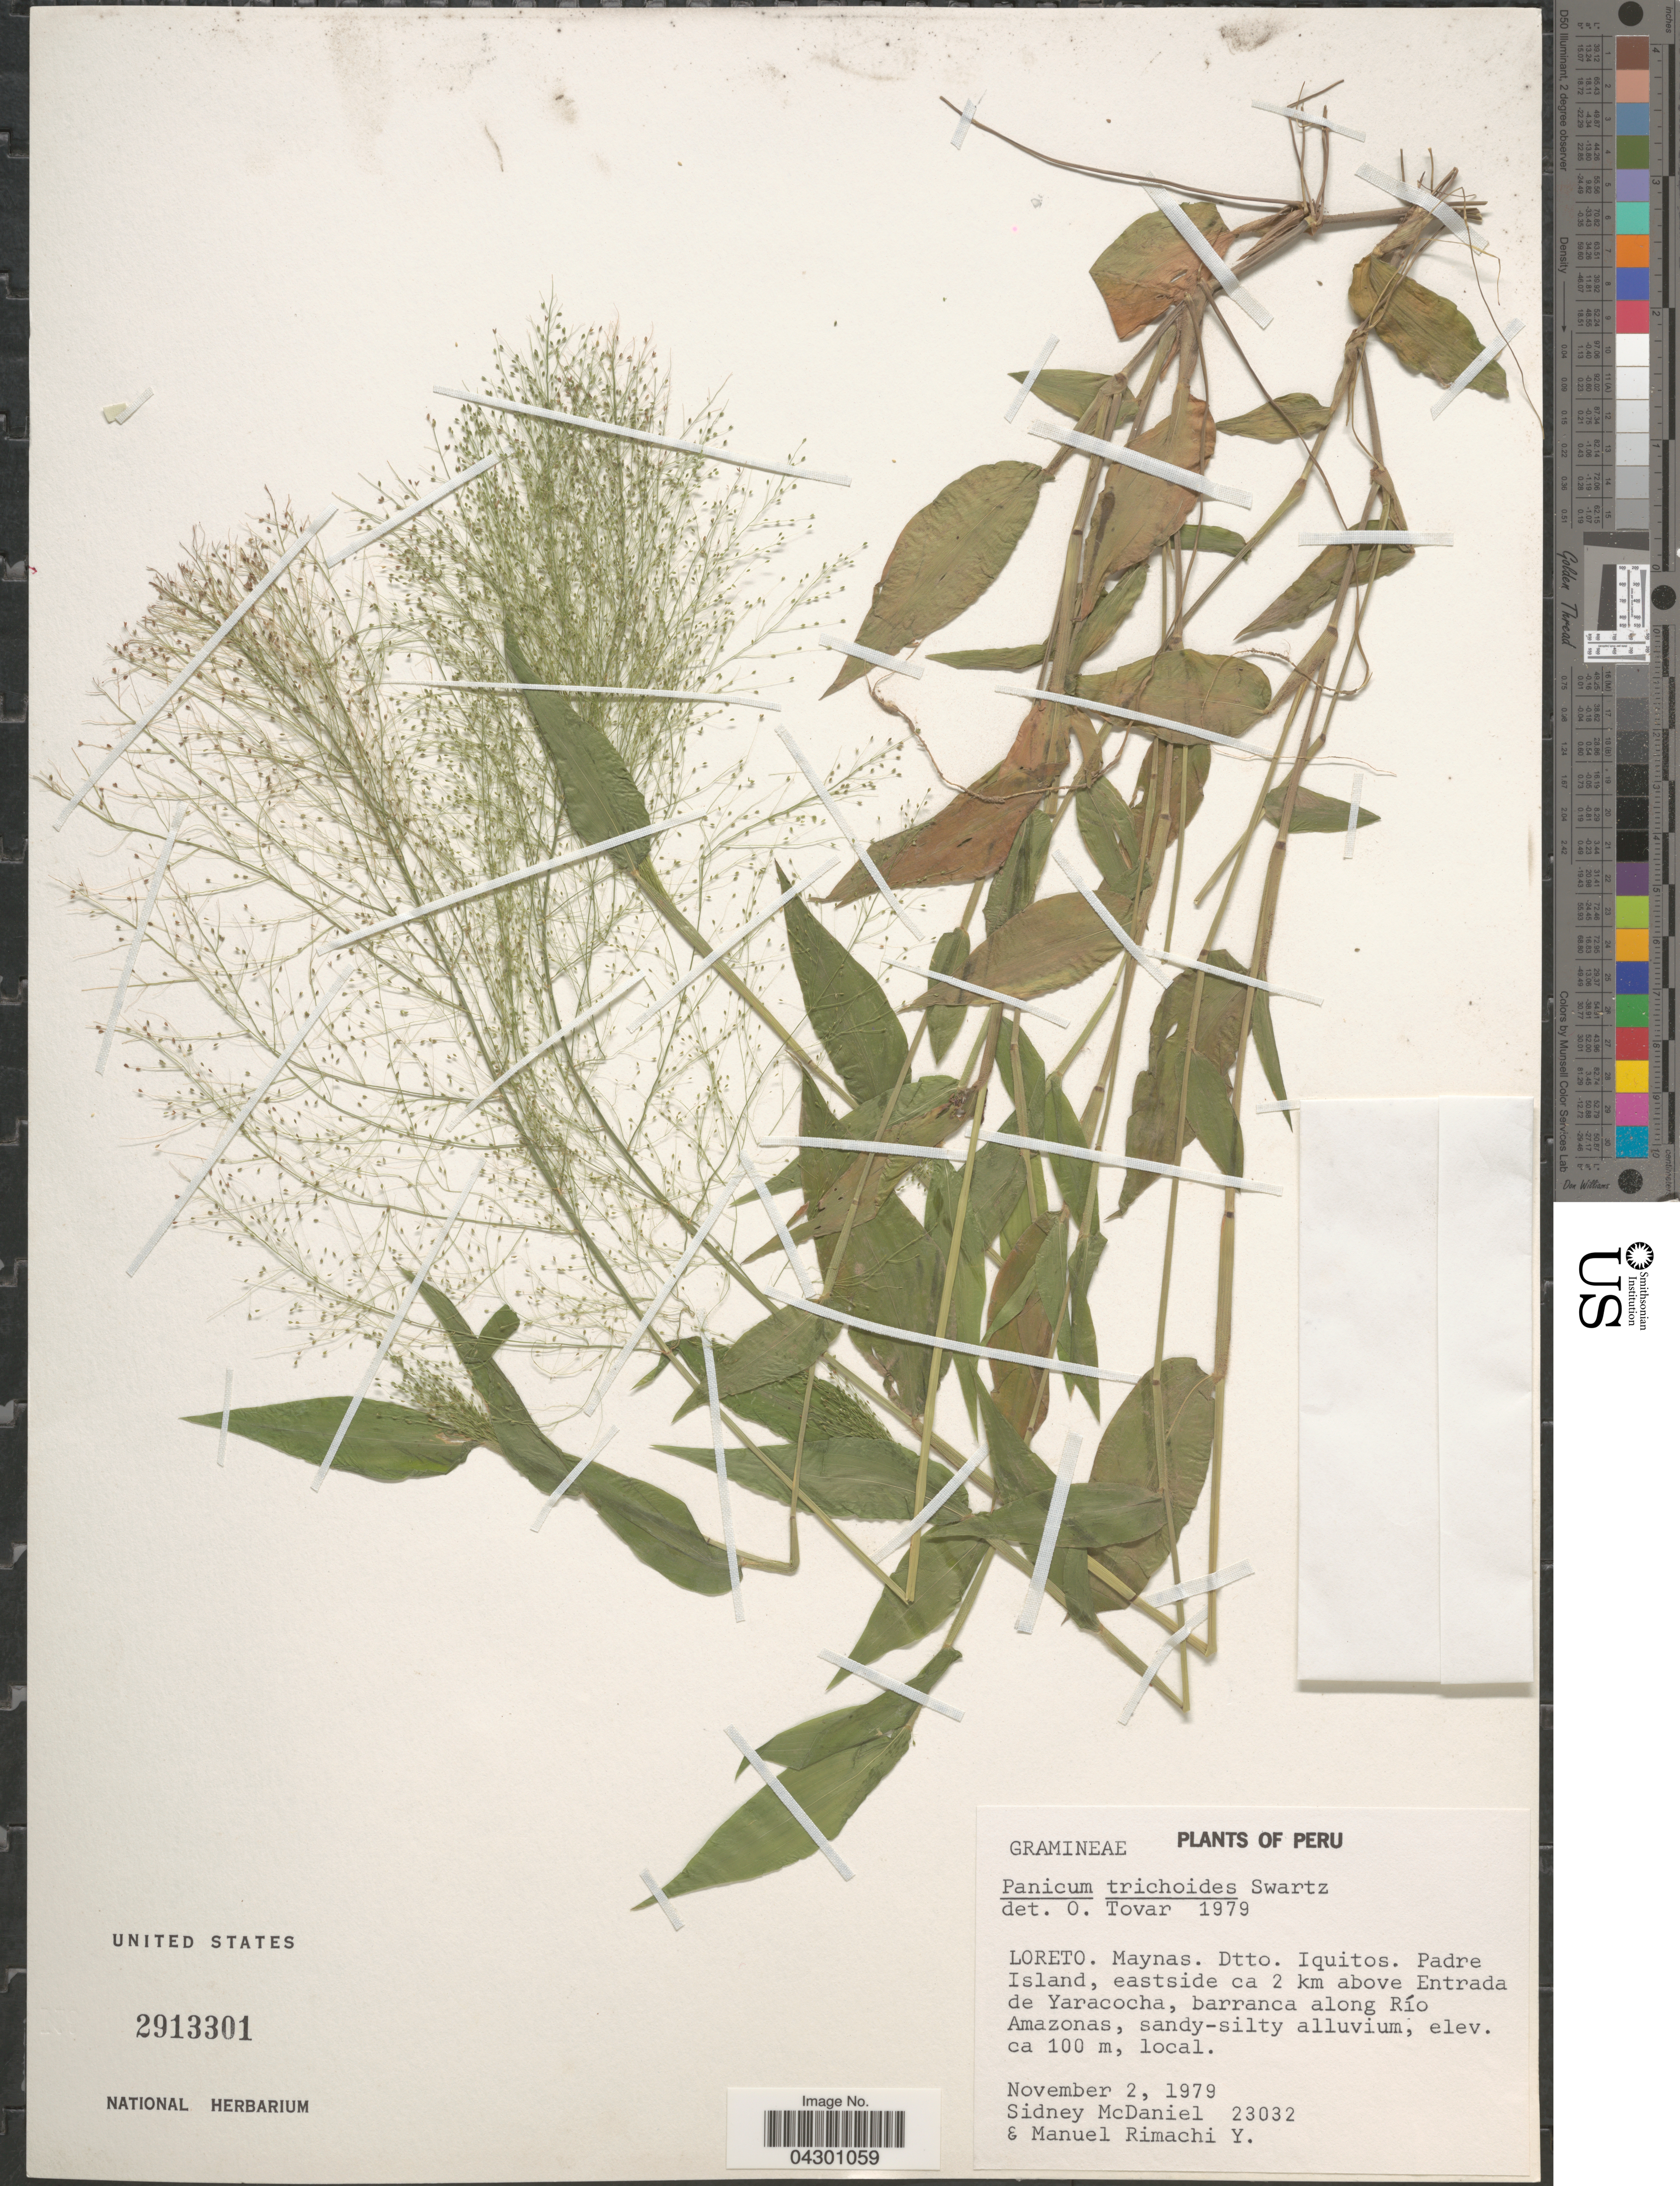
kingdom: Plantae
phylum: Tracheophyta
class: Liliopsida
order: Poales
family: Poaceae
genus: Panicum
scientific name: Panicum trichoides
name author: Sw.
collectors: S. McDaniel & M. Rimachi Y.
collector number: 23032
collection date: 1979-11-02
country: Peru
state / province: Loreto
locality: Maynas. Dtto. Iquitos. Padre Island, eastside ca 2 km above Entrada de Yaracocha, barranca along Río Amazonas.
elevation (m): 100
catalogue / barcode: US 2913301